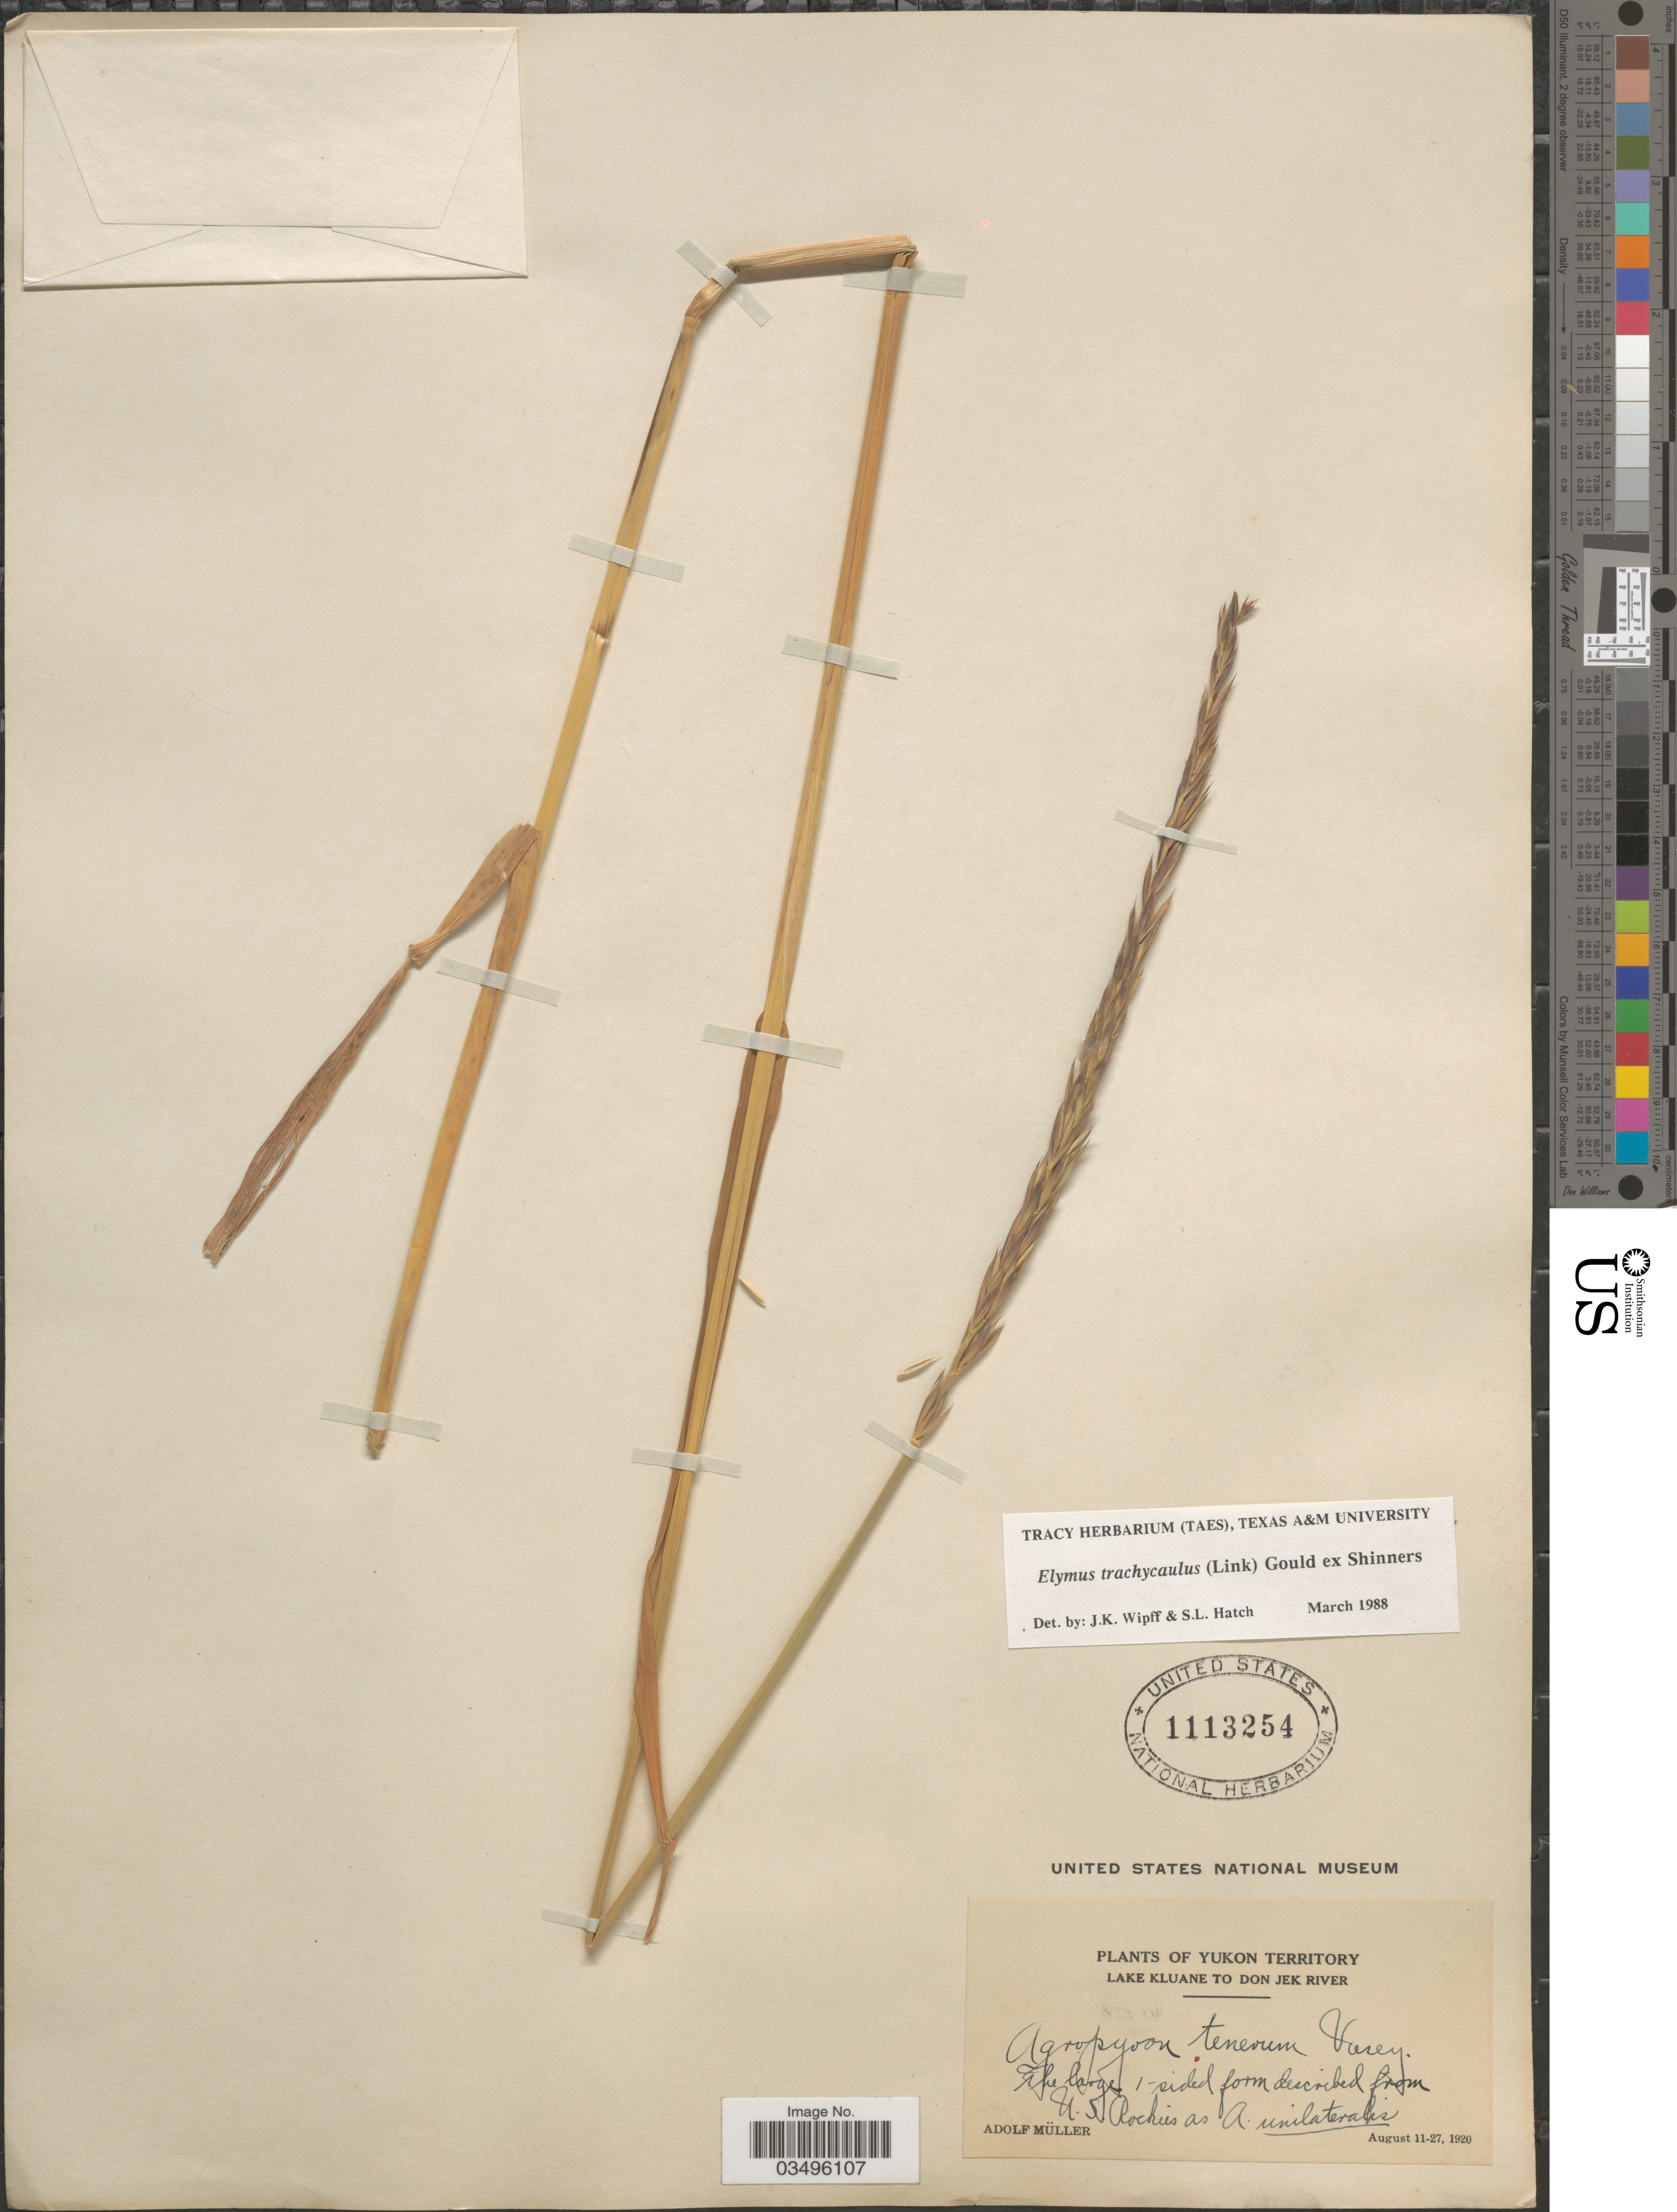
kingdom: Plantae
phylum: Tracheophyta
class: Liliopsida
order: Poales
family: Poaceae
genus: Elymus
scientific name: Elymus trachycaulus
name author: (Link) Gould ex Shinners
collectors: A. Muller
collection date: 1920-08-11/1920-08-27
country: Canada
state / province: Yukon Territory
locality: Lake Kluane to Don Jek River.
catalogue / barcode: US 1113254